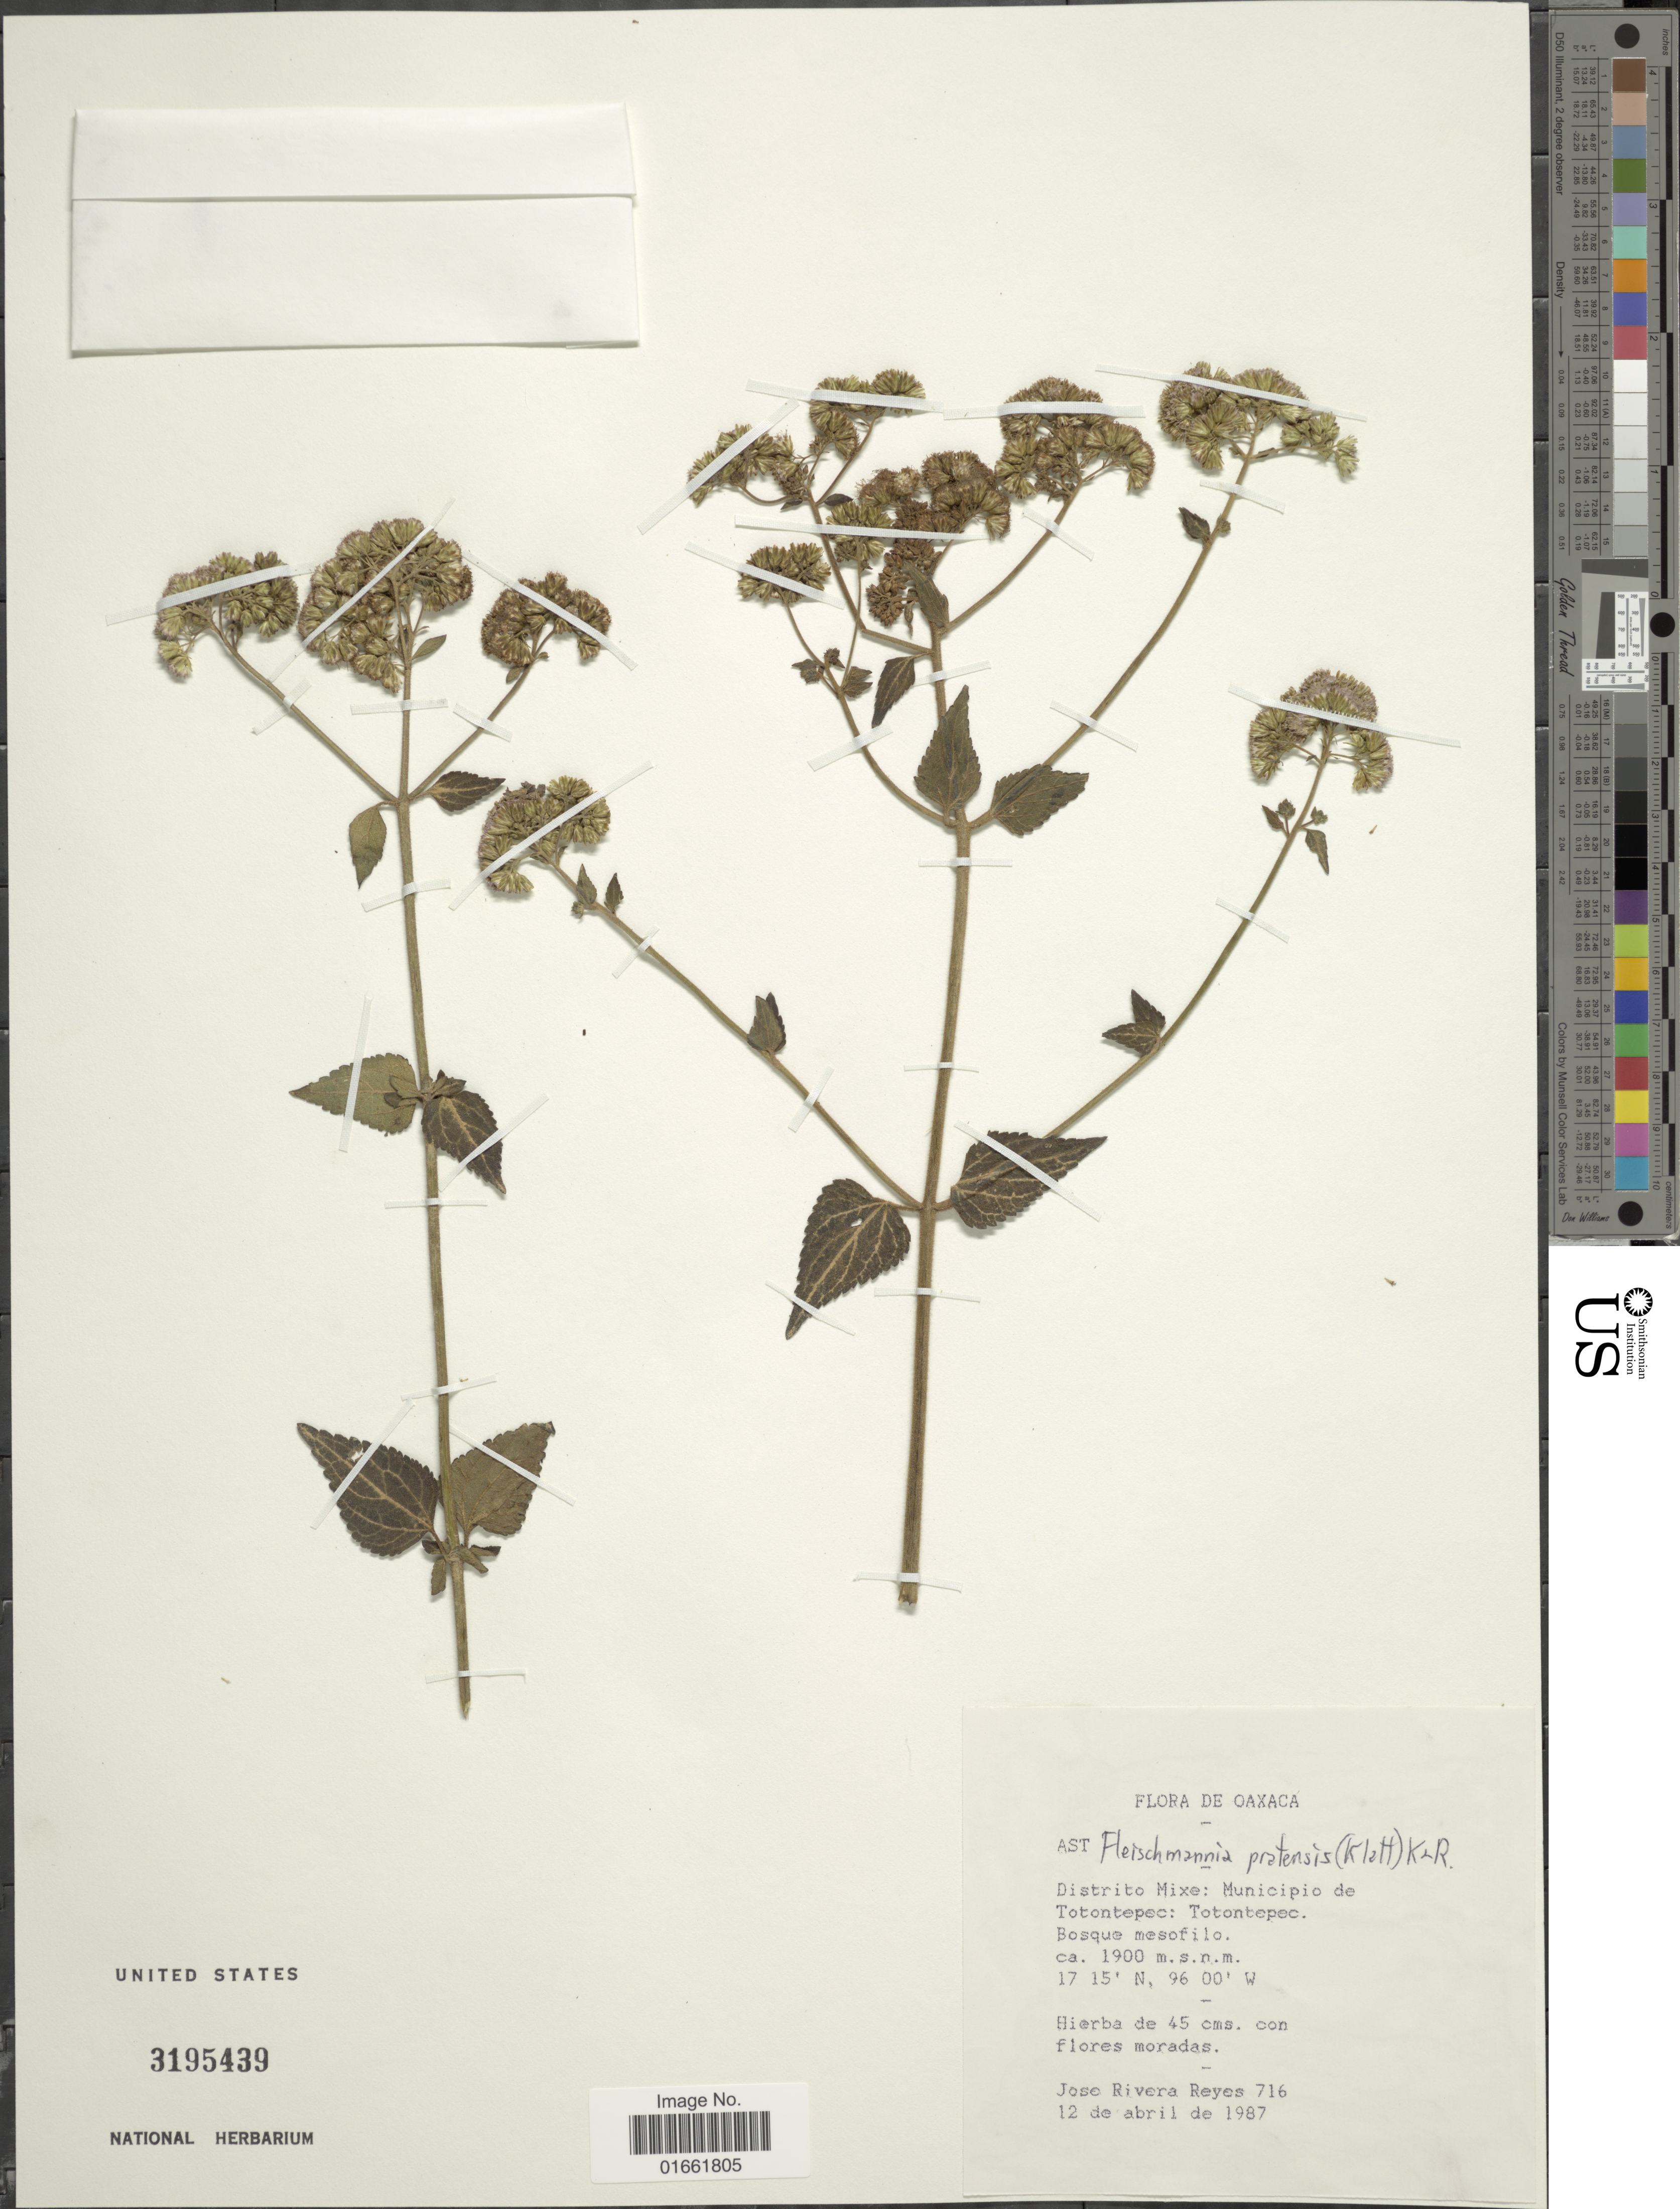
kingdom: Plantae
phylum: Tracheophyta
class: Magnoliopsida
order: Asterales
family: Asteraceae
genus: Fleischmannia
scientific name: Fleischmannia pratensis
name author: (Klatt) R.M. King & H. Rob.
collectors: J. Reyes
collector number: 716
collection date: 1987-04-12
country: Mexico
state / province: Oaxaca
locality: Distrito Mixe: Municipio de Totontepec: Totontepec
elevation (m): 1900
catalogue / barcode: US 3195439